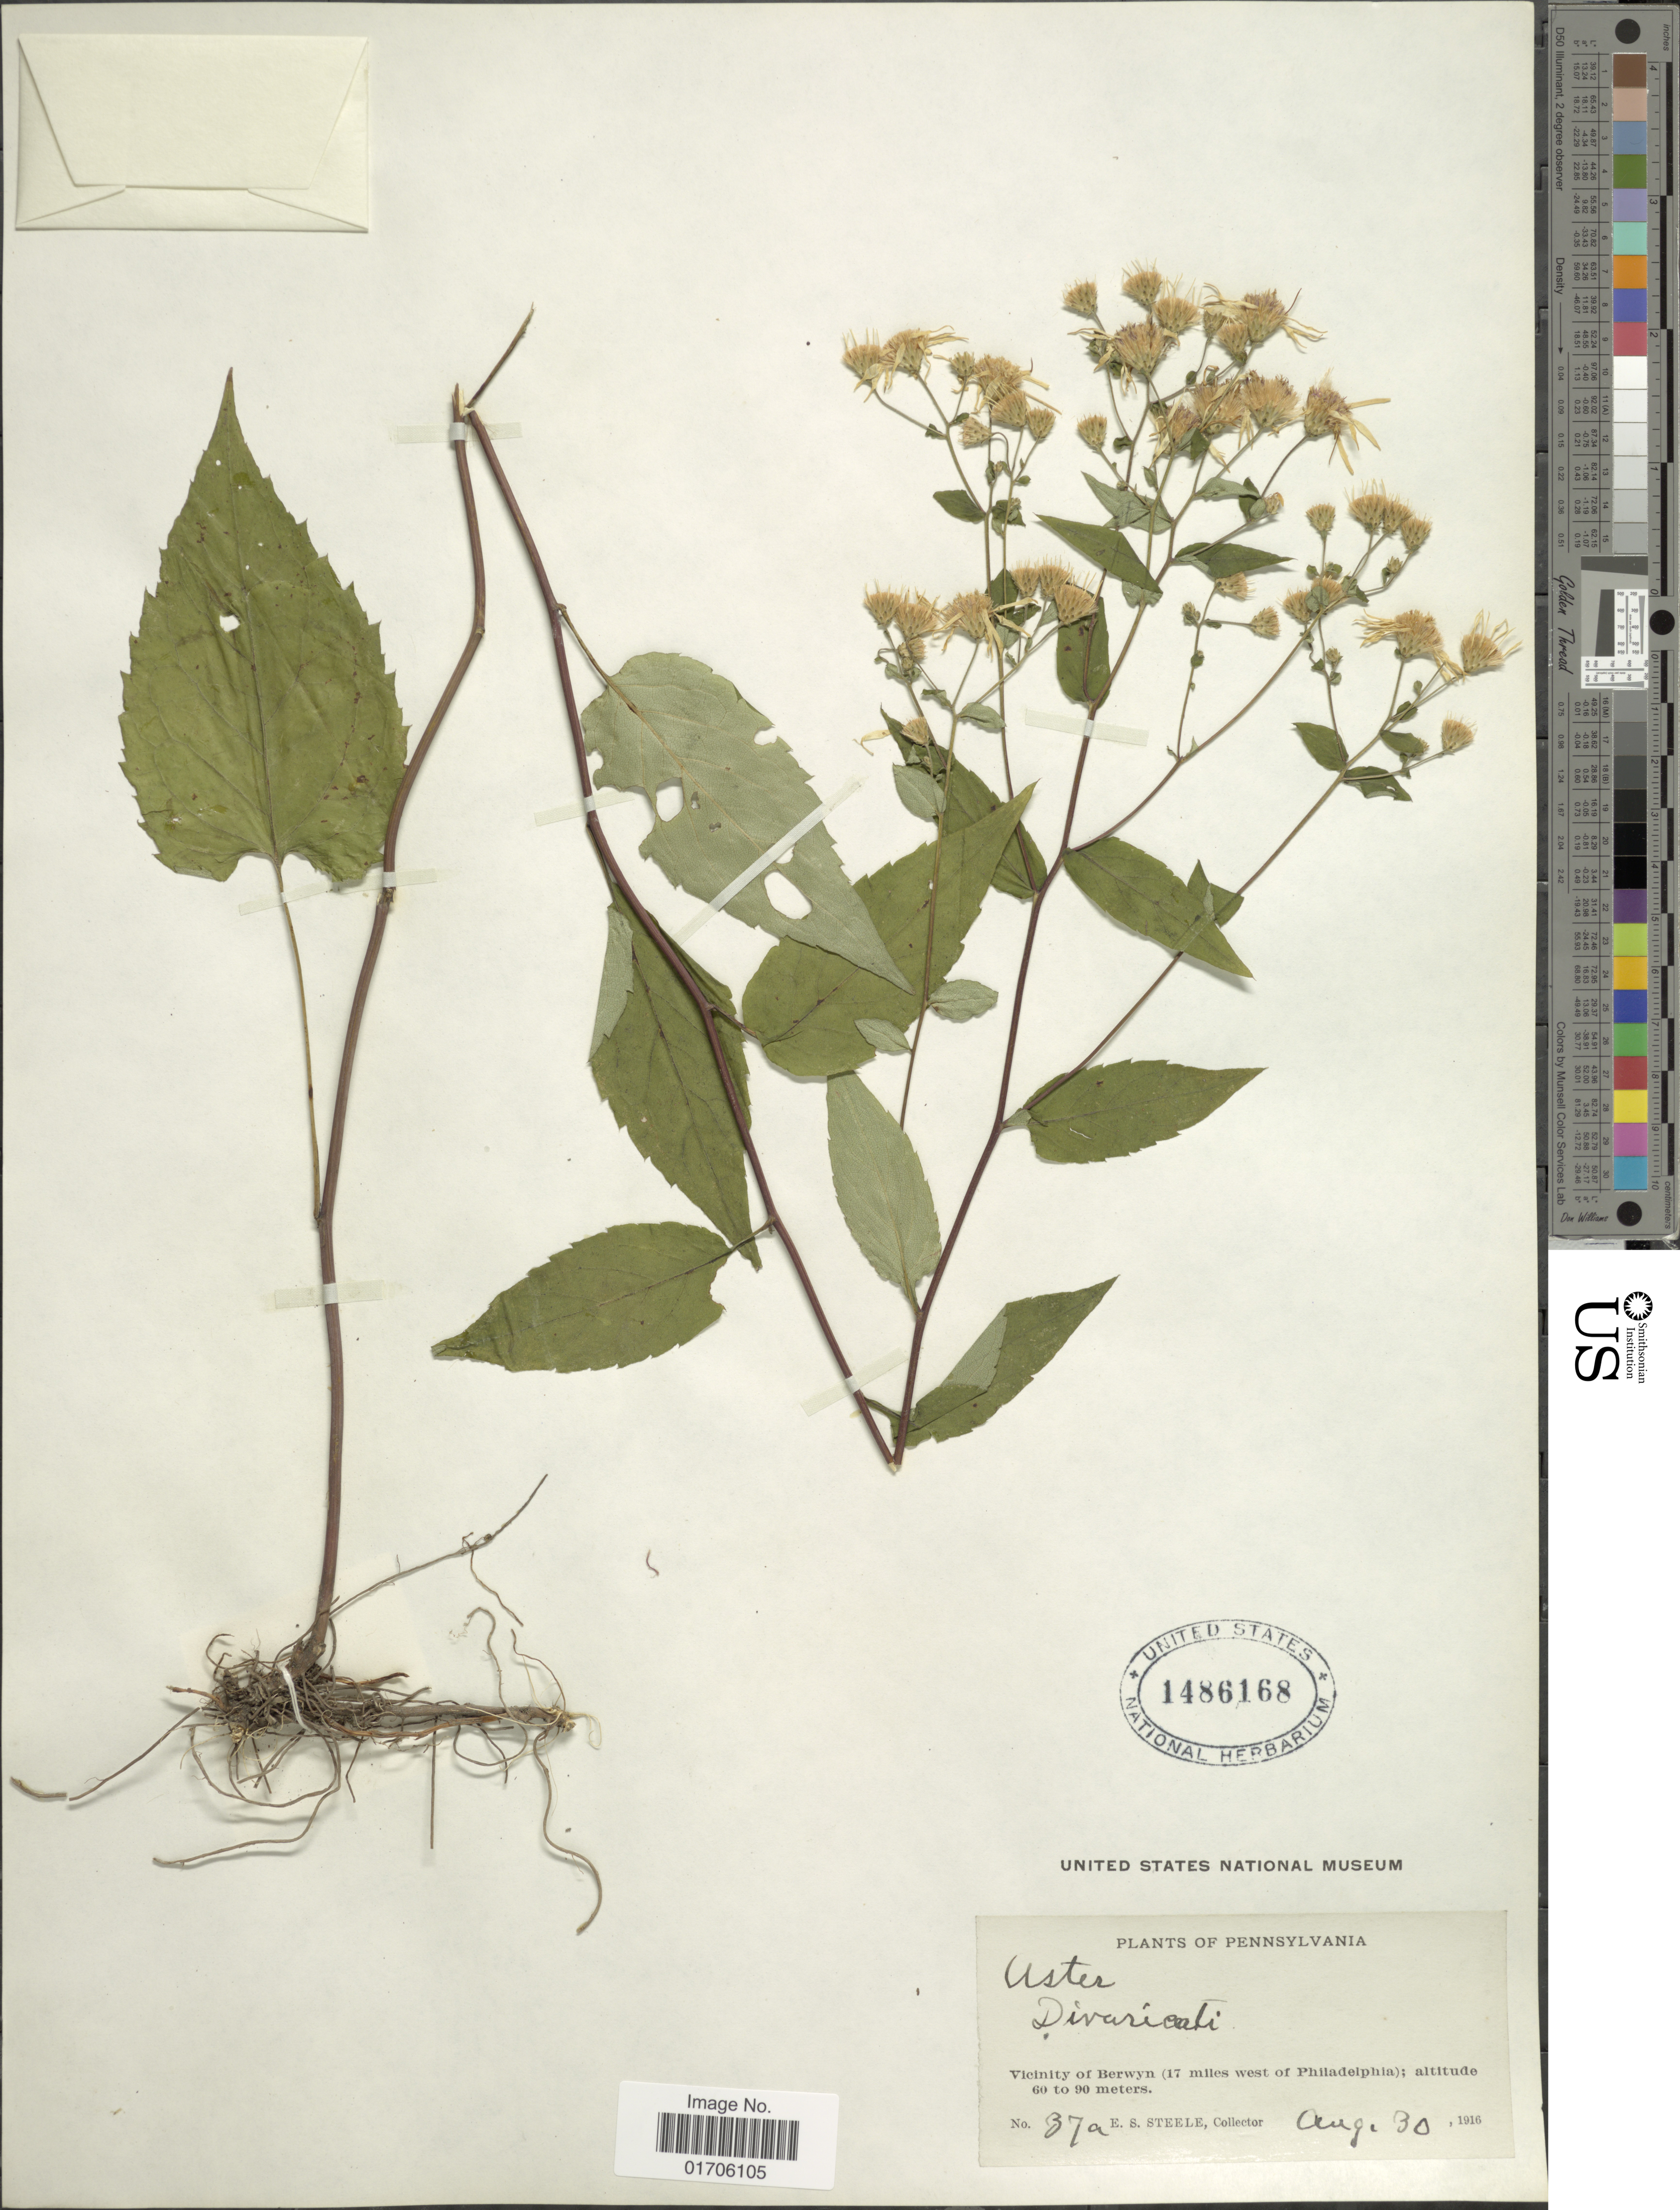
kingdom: Plantae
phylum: Tracheophyta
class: Magnoliopsida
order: Asterales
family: Asteraceae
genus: Eurybia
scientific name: Eurybia sp.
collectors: E. Steele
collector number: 37a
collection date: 1916-08-30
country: United States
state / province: Pennsylvania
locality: Pennsylvania. Vicinity of Berwyn (17 miles west of Philadelphia).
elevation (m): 60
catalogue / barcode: US 1486168